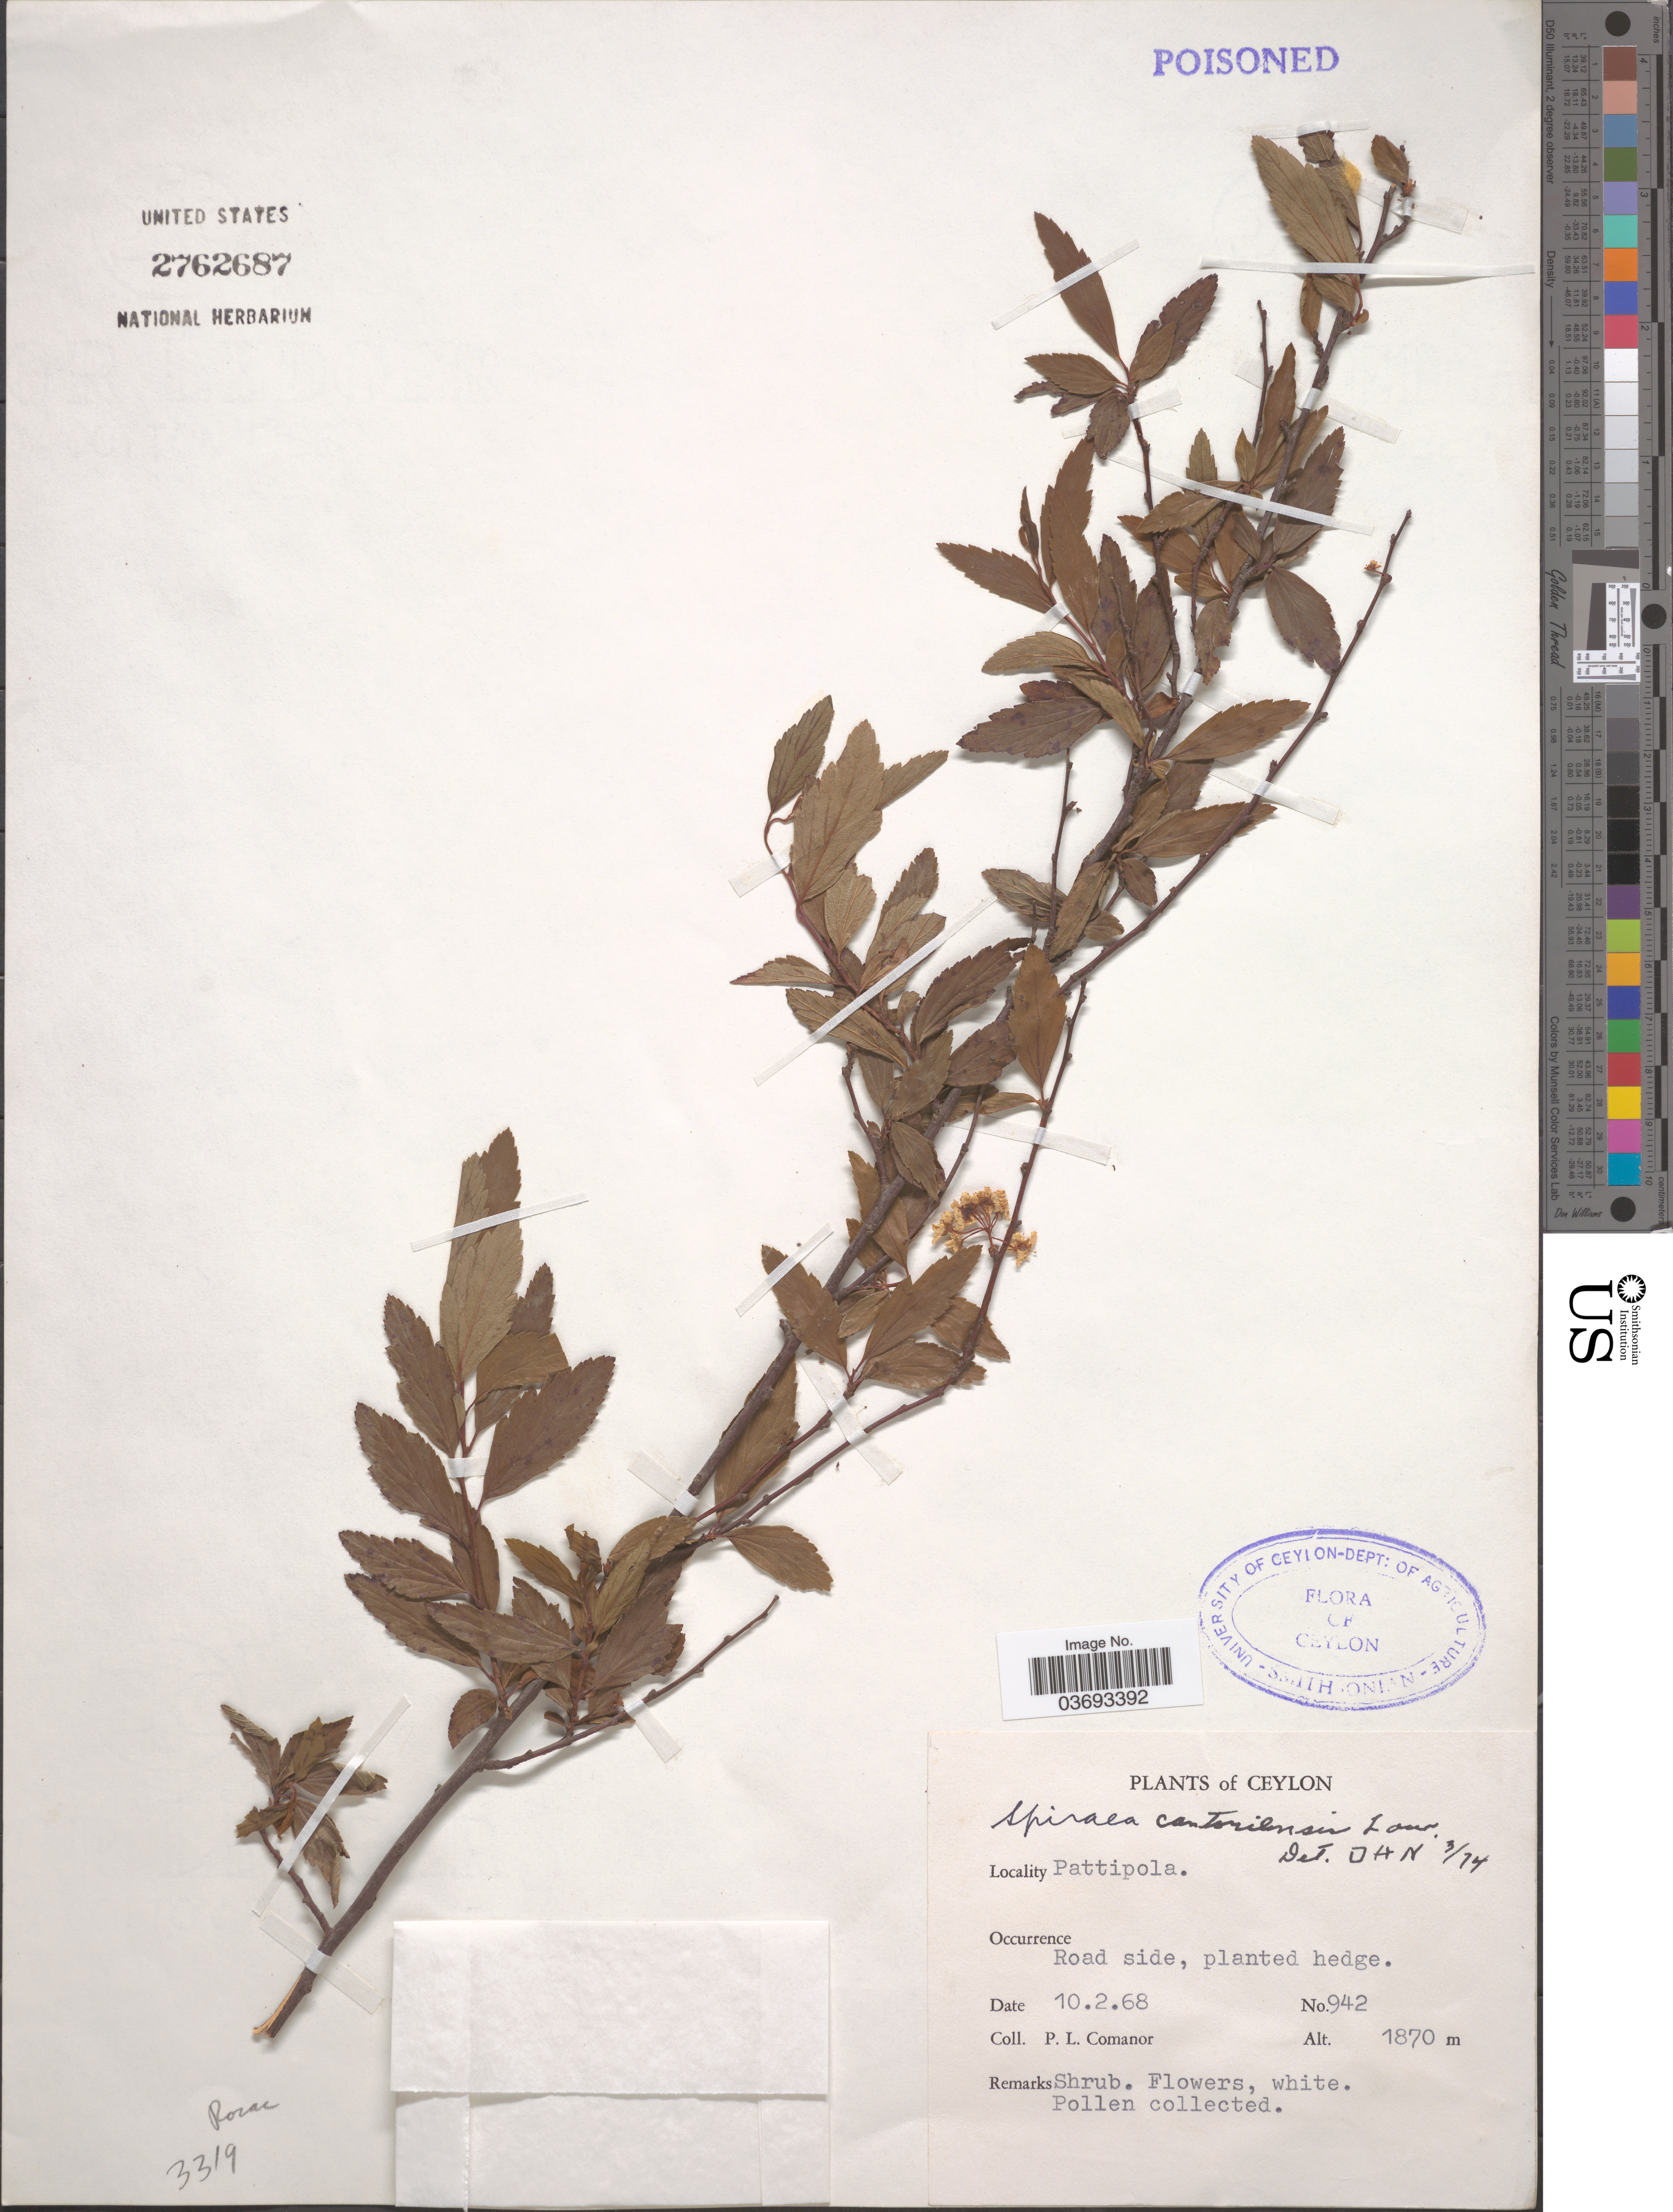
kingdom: Plantae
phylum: Tracheophyta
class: Magnoliopsida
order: Rosales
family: Rosaceae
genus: Spiraea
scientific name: Spiraea cantoniensis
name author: Lour.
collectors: P. Comanor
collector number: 942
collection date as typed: Transcribed d/m/y: 10/2/68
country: Sri Lanka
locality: Ceylon. Pattipola.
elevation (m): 1870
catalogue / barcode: US 2762687